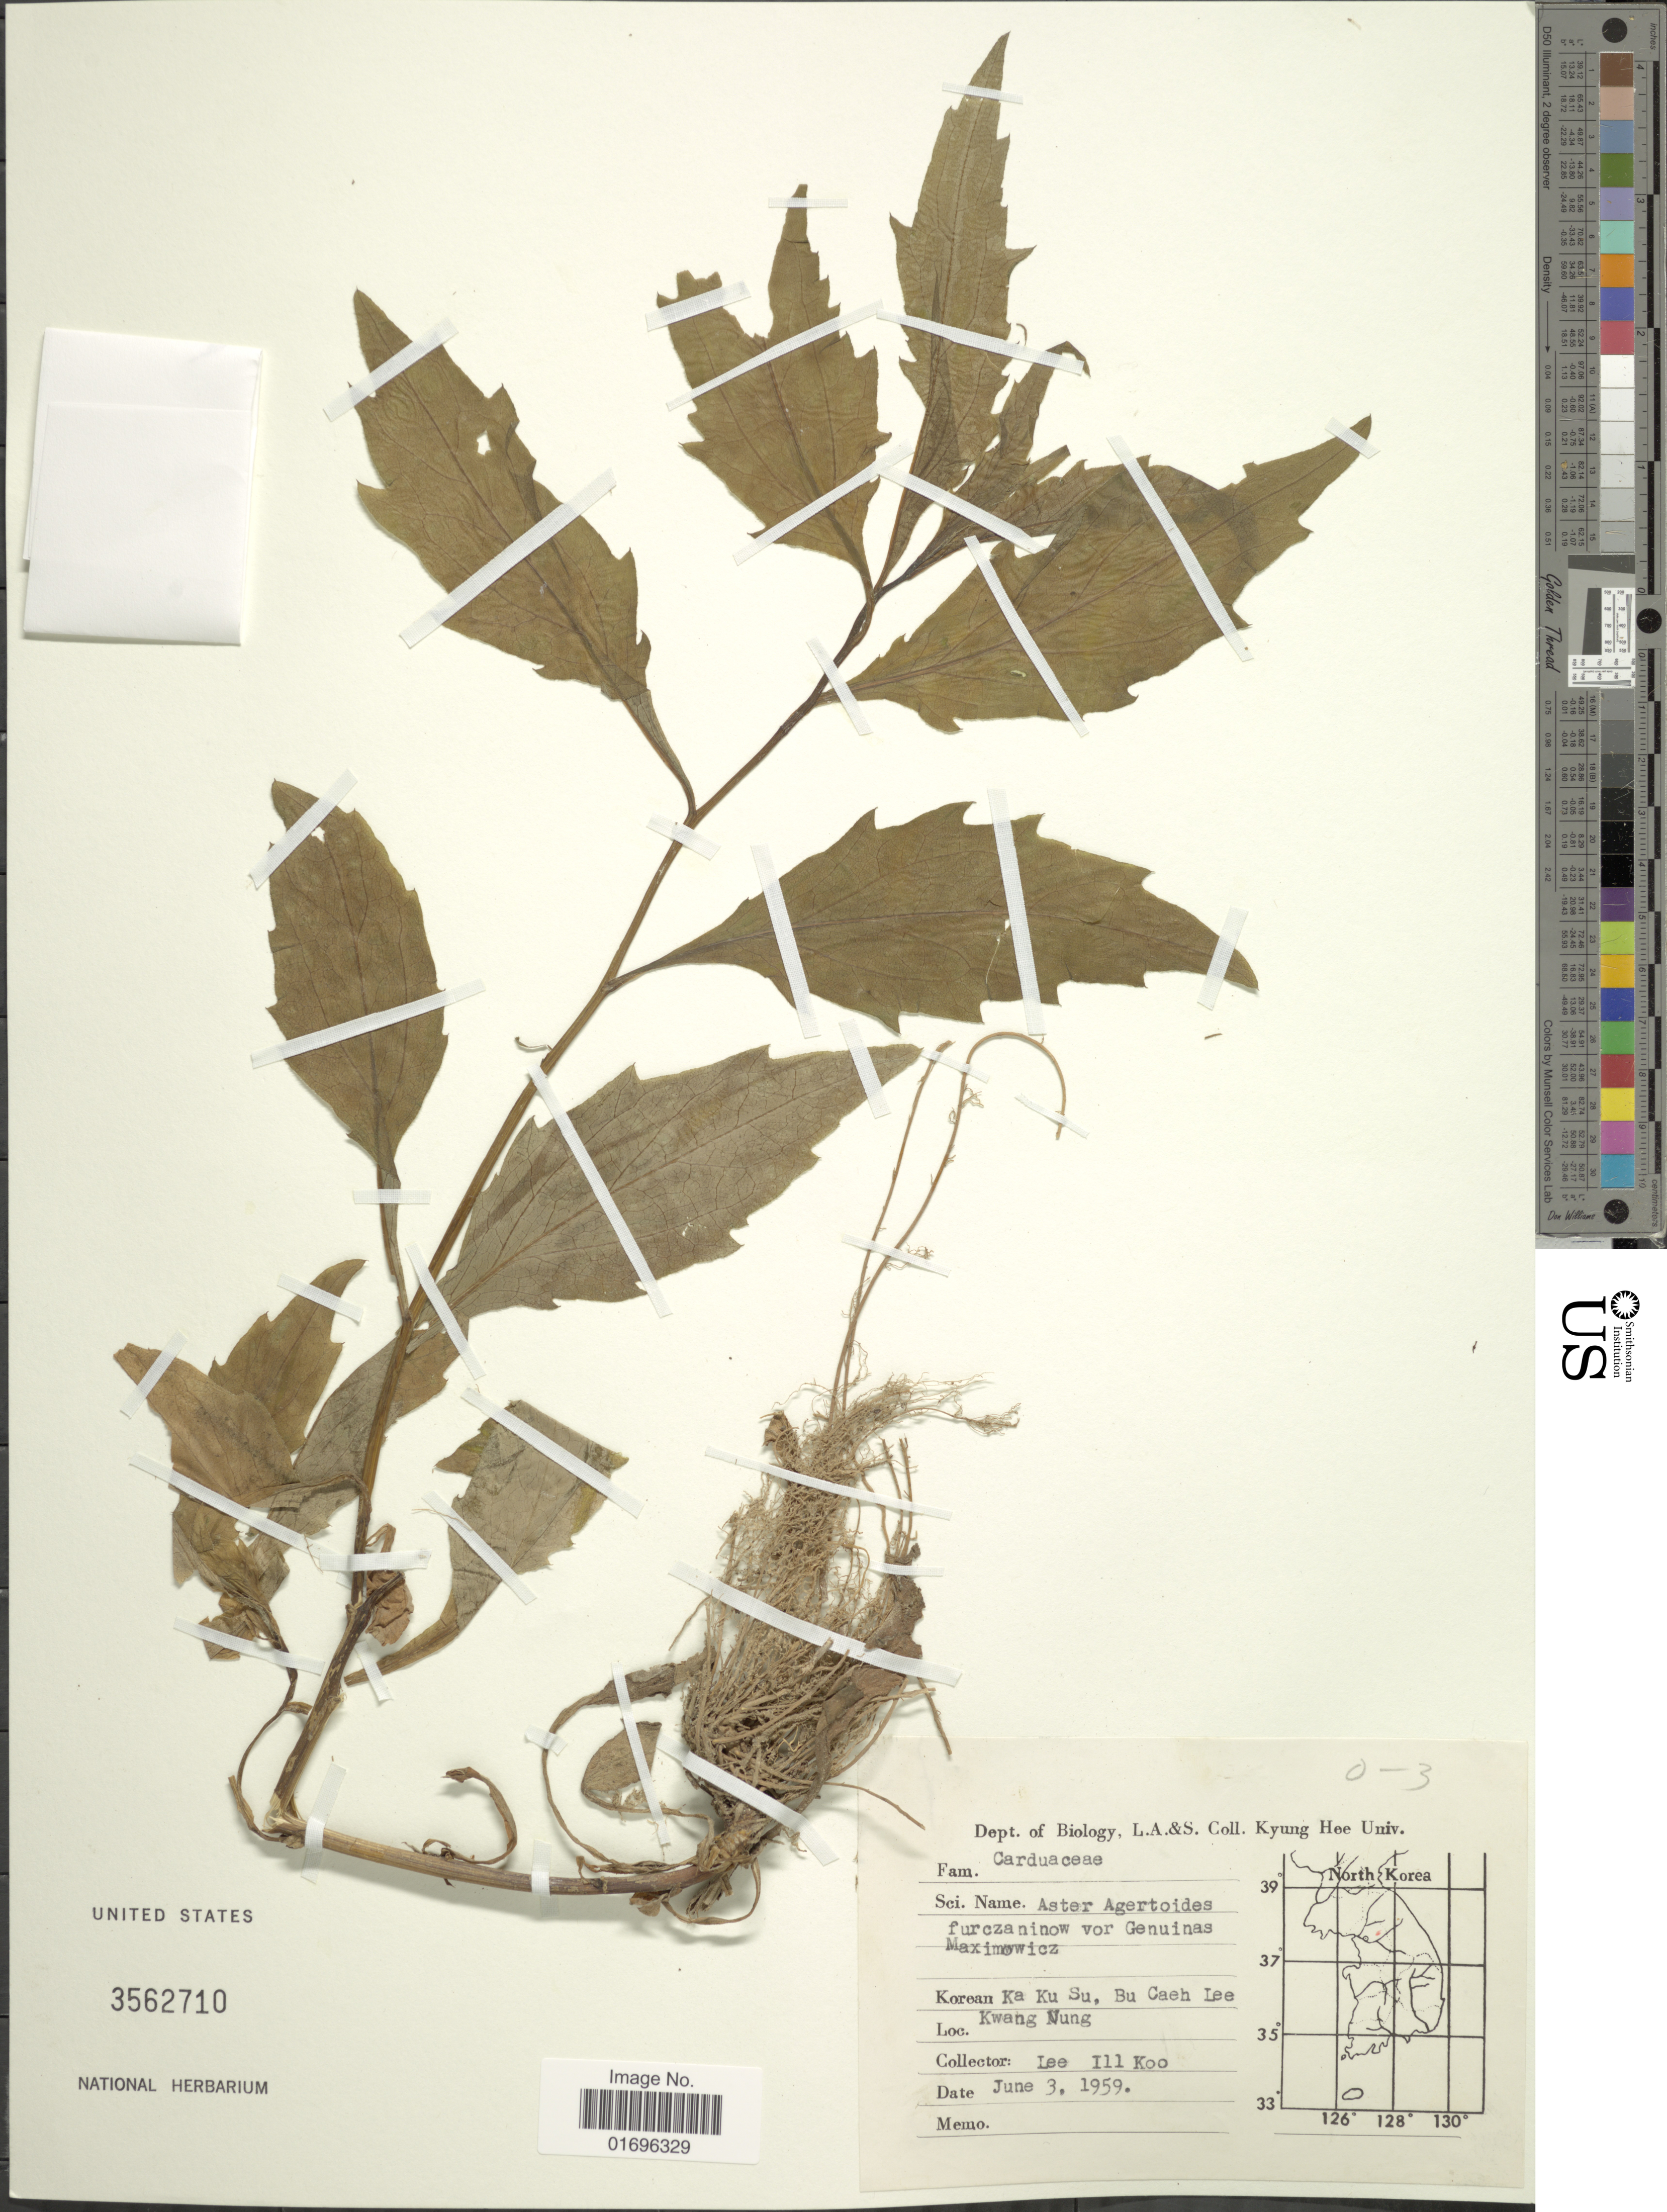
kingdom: Plantae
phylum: Tracheophyta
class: Magnoliopsida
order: Asterales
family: Asteraceae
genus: Aster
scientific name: Aster ageratoides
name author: Turcz.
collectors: I. Lee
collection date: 1959-06-03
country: South Korea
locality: Korean. Ka Ku Su, Bu Caeh Lee. Kwang Nung.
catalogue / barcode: US 3562710